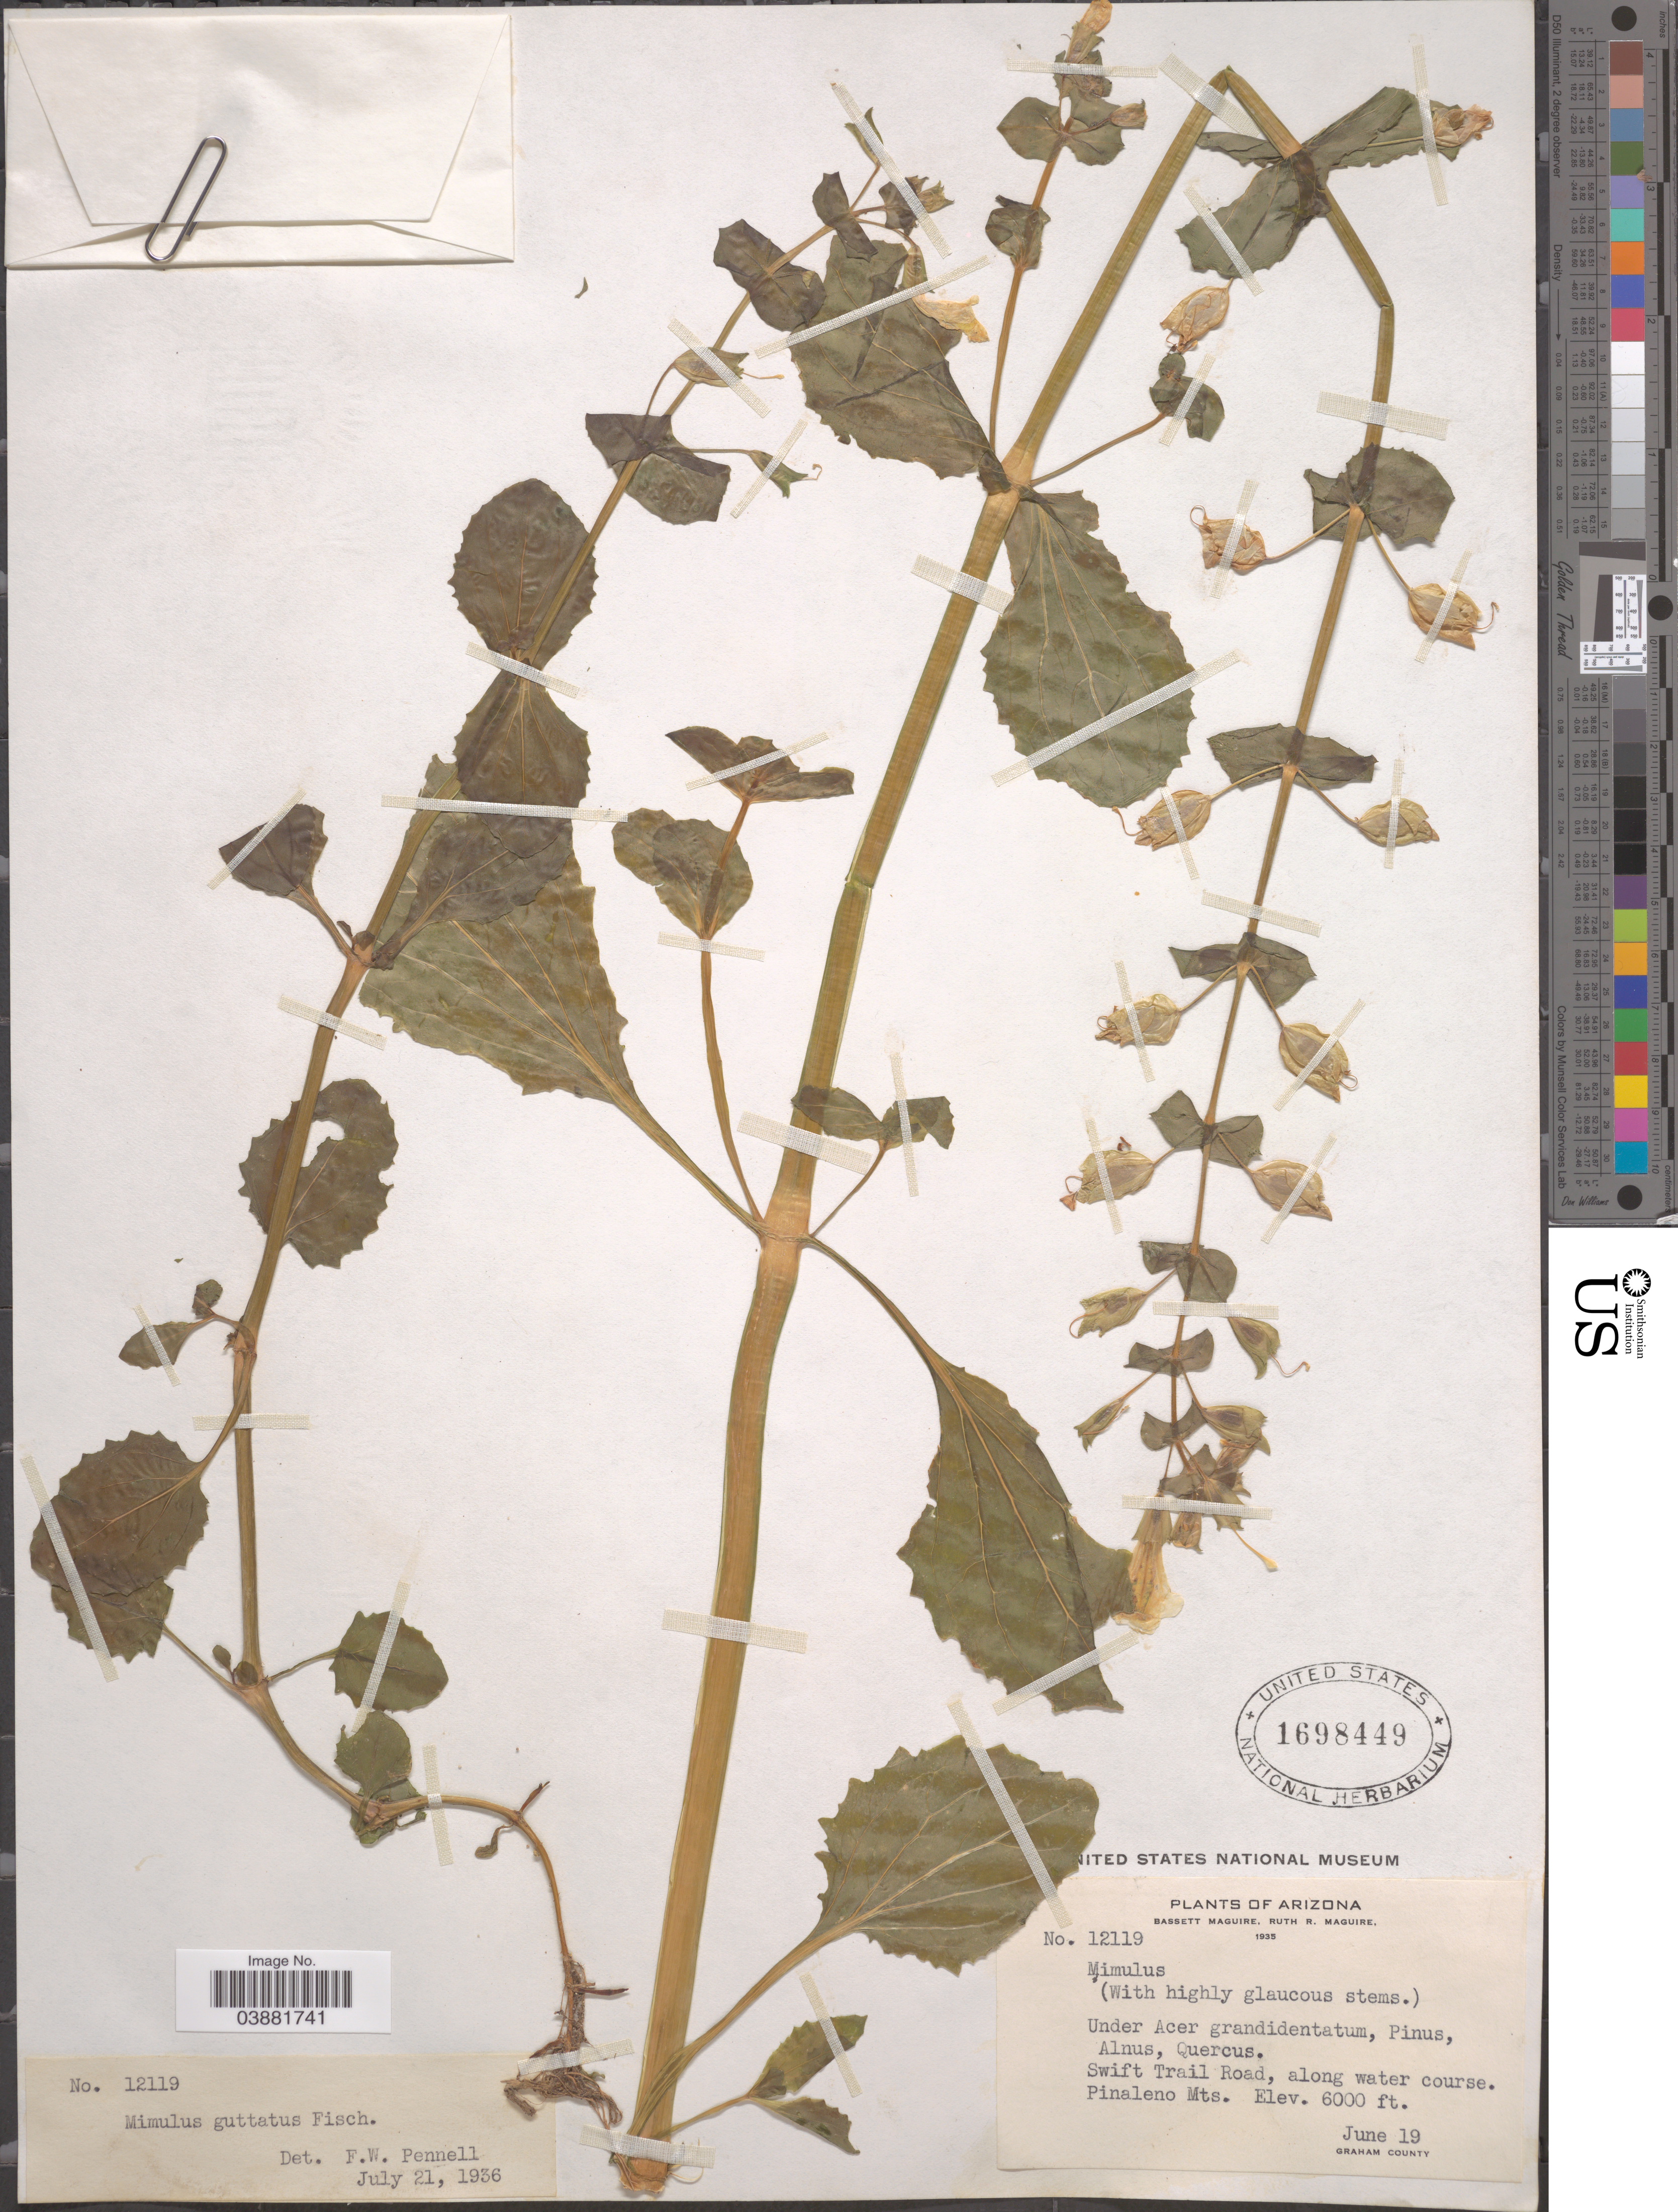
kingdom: Plantae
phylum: Tracheophyta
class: Magnoliopsida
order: Lamiales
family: Phrymaceae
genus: Mimulus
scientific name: Mimulus guttatus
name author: DC.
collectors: B. Maguire & R. R. Maguire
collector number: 12119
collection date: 1935-06-19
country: United States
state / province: Arizona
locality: Swift Trail Road, along water course. Pinaleno Mts.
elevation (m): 1829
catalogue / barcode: US 1698449